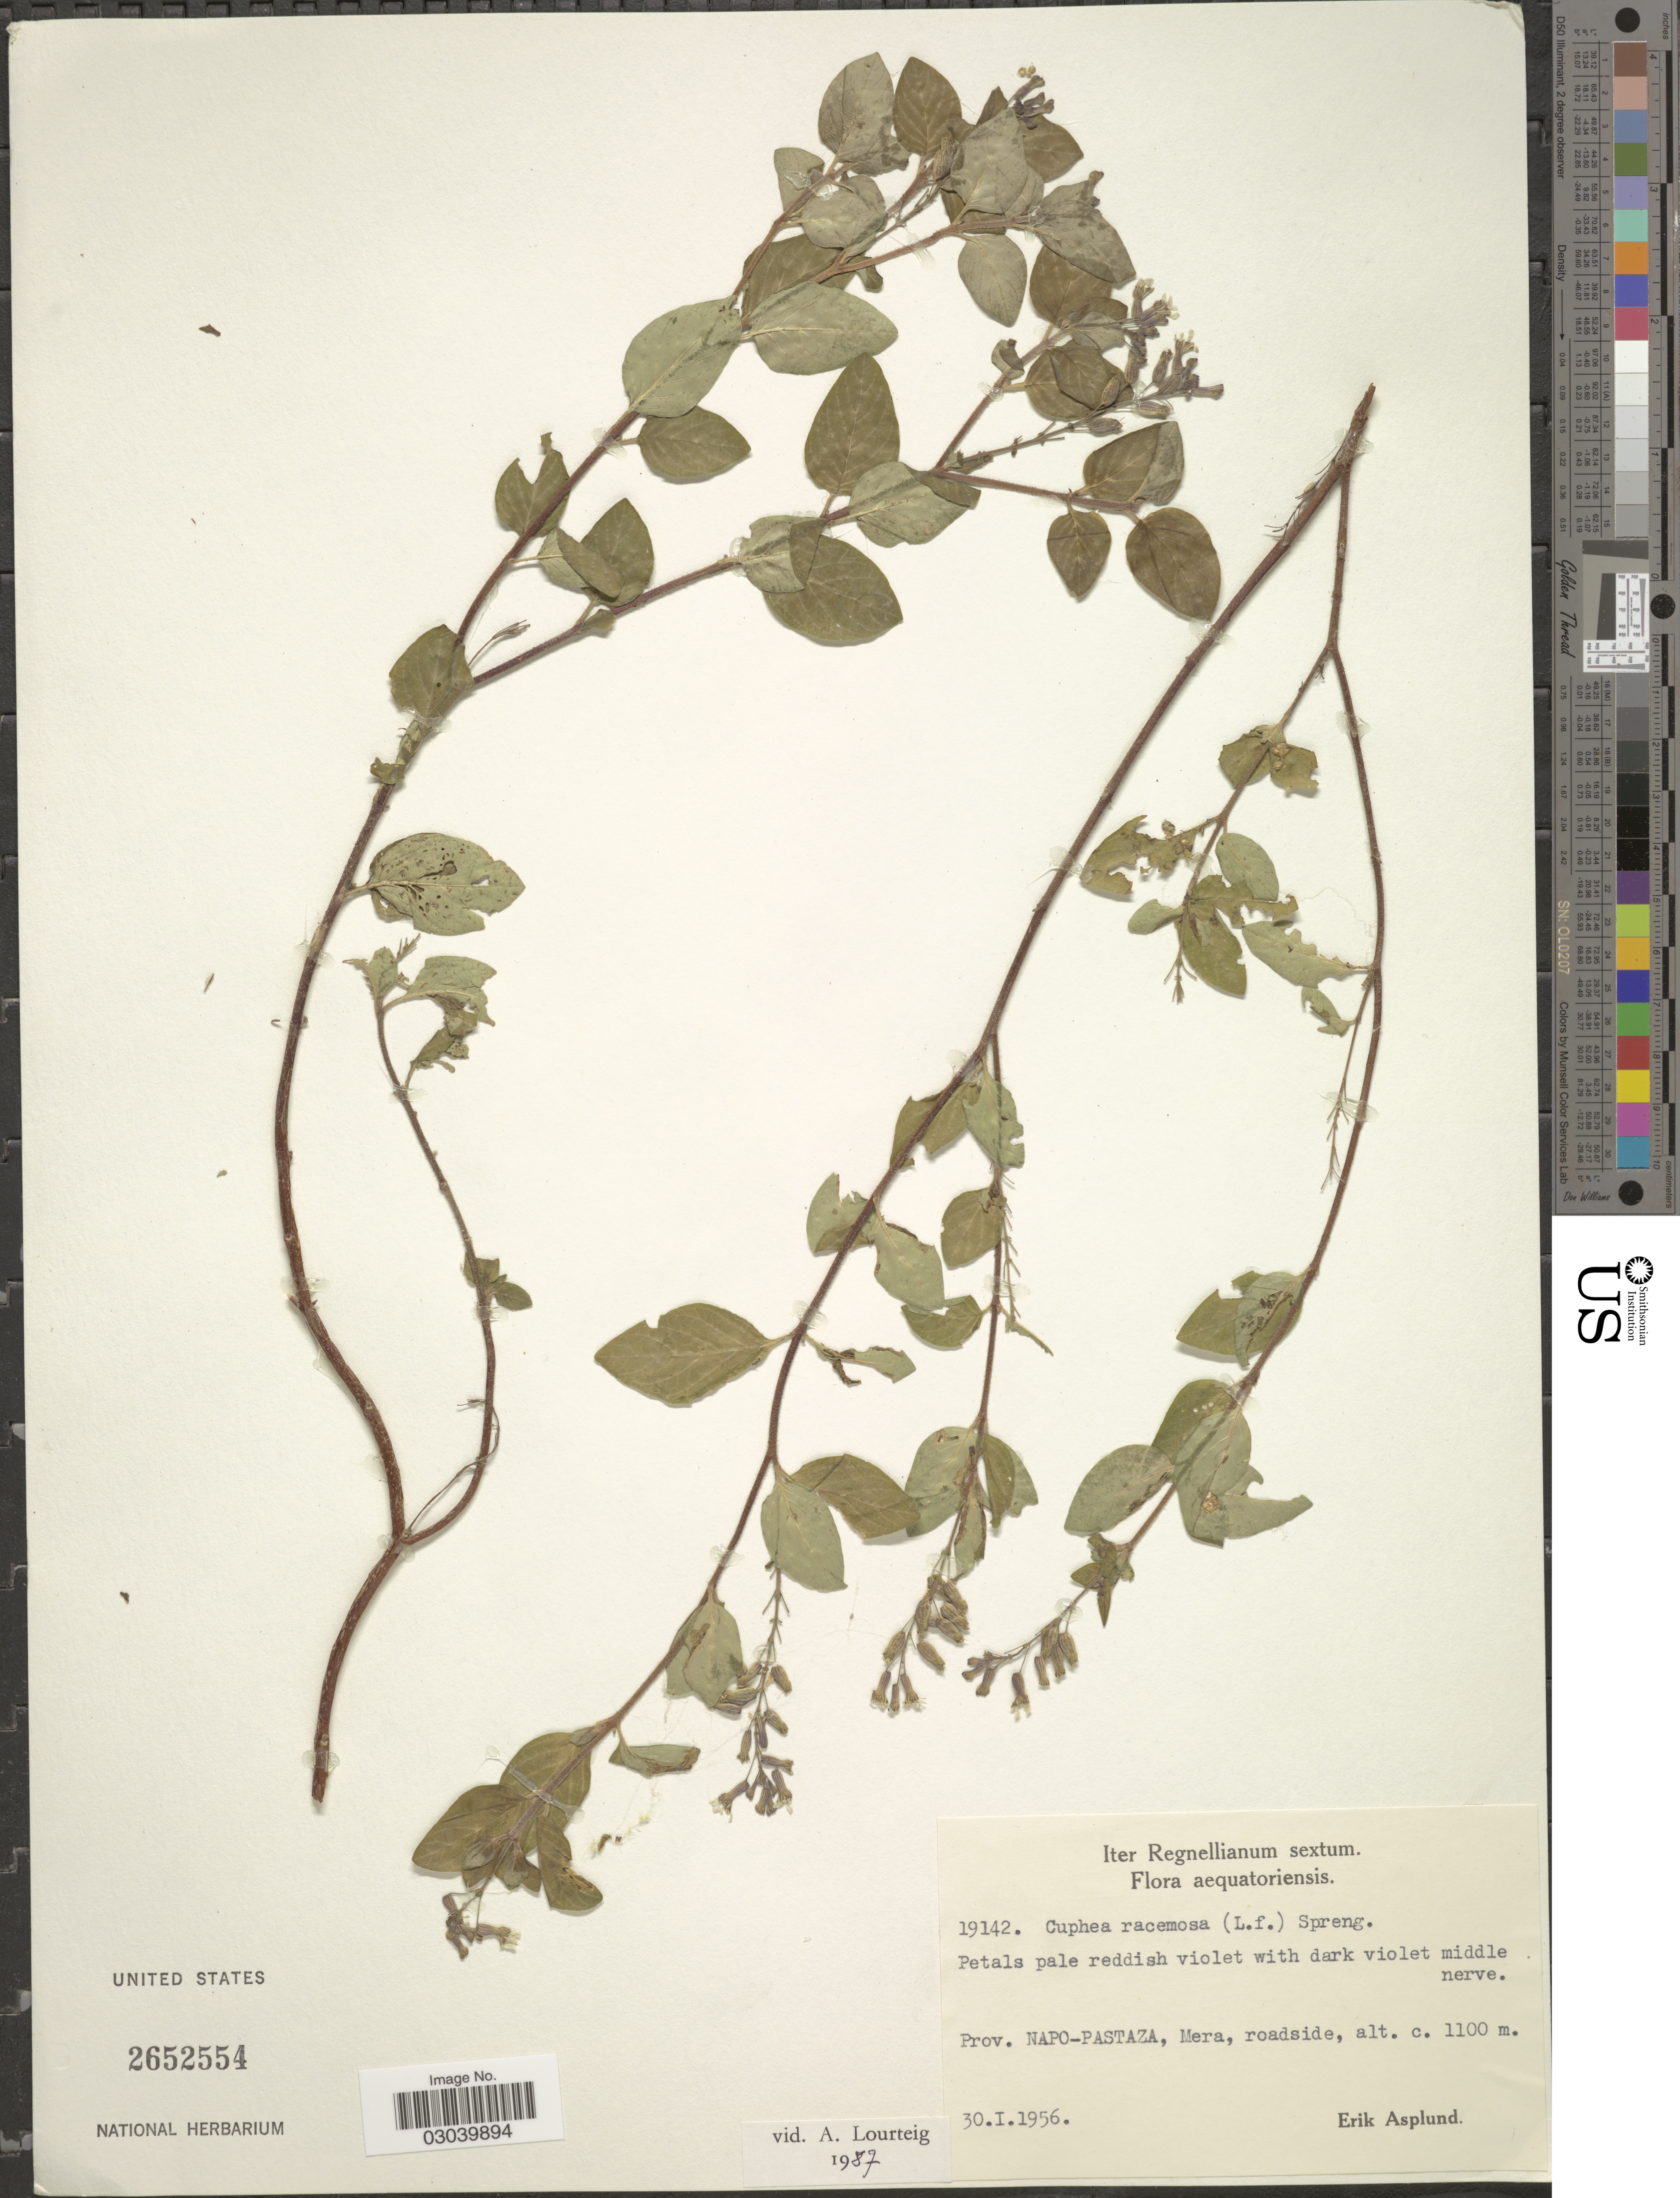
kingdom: Plantae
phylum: Tracheophyta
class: Magnoliopsida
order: Myrtales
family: Lythraceae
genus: Cuphea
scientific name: Cuphea racemosa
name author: (L. f.) Spreng.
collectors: E. Asplund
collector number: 19142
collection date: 1956-01-30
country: Ecuador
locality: Prov. Napo-Pastaza, Mera, roadside.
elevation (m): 1100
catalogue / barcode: US 2652554